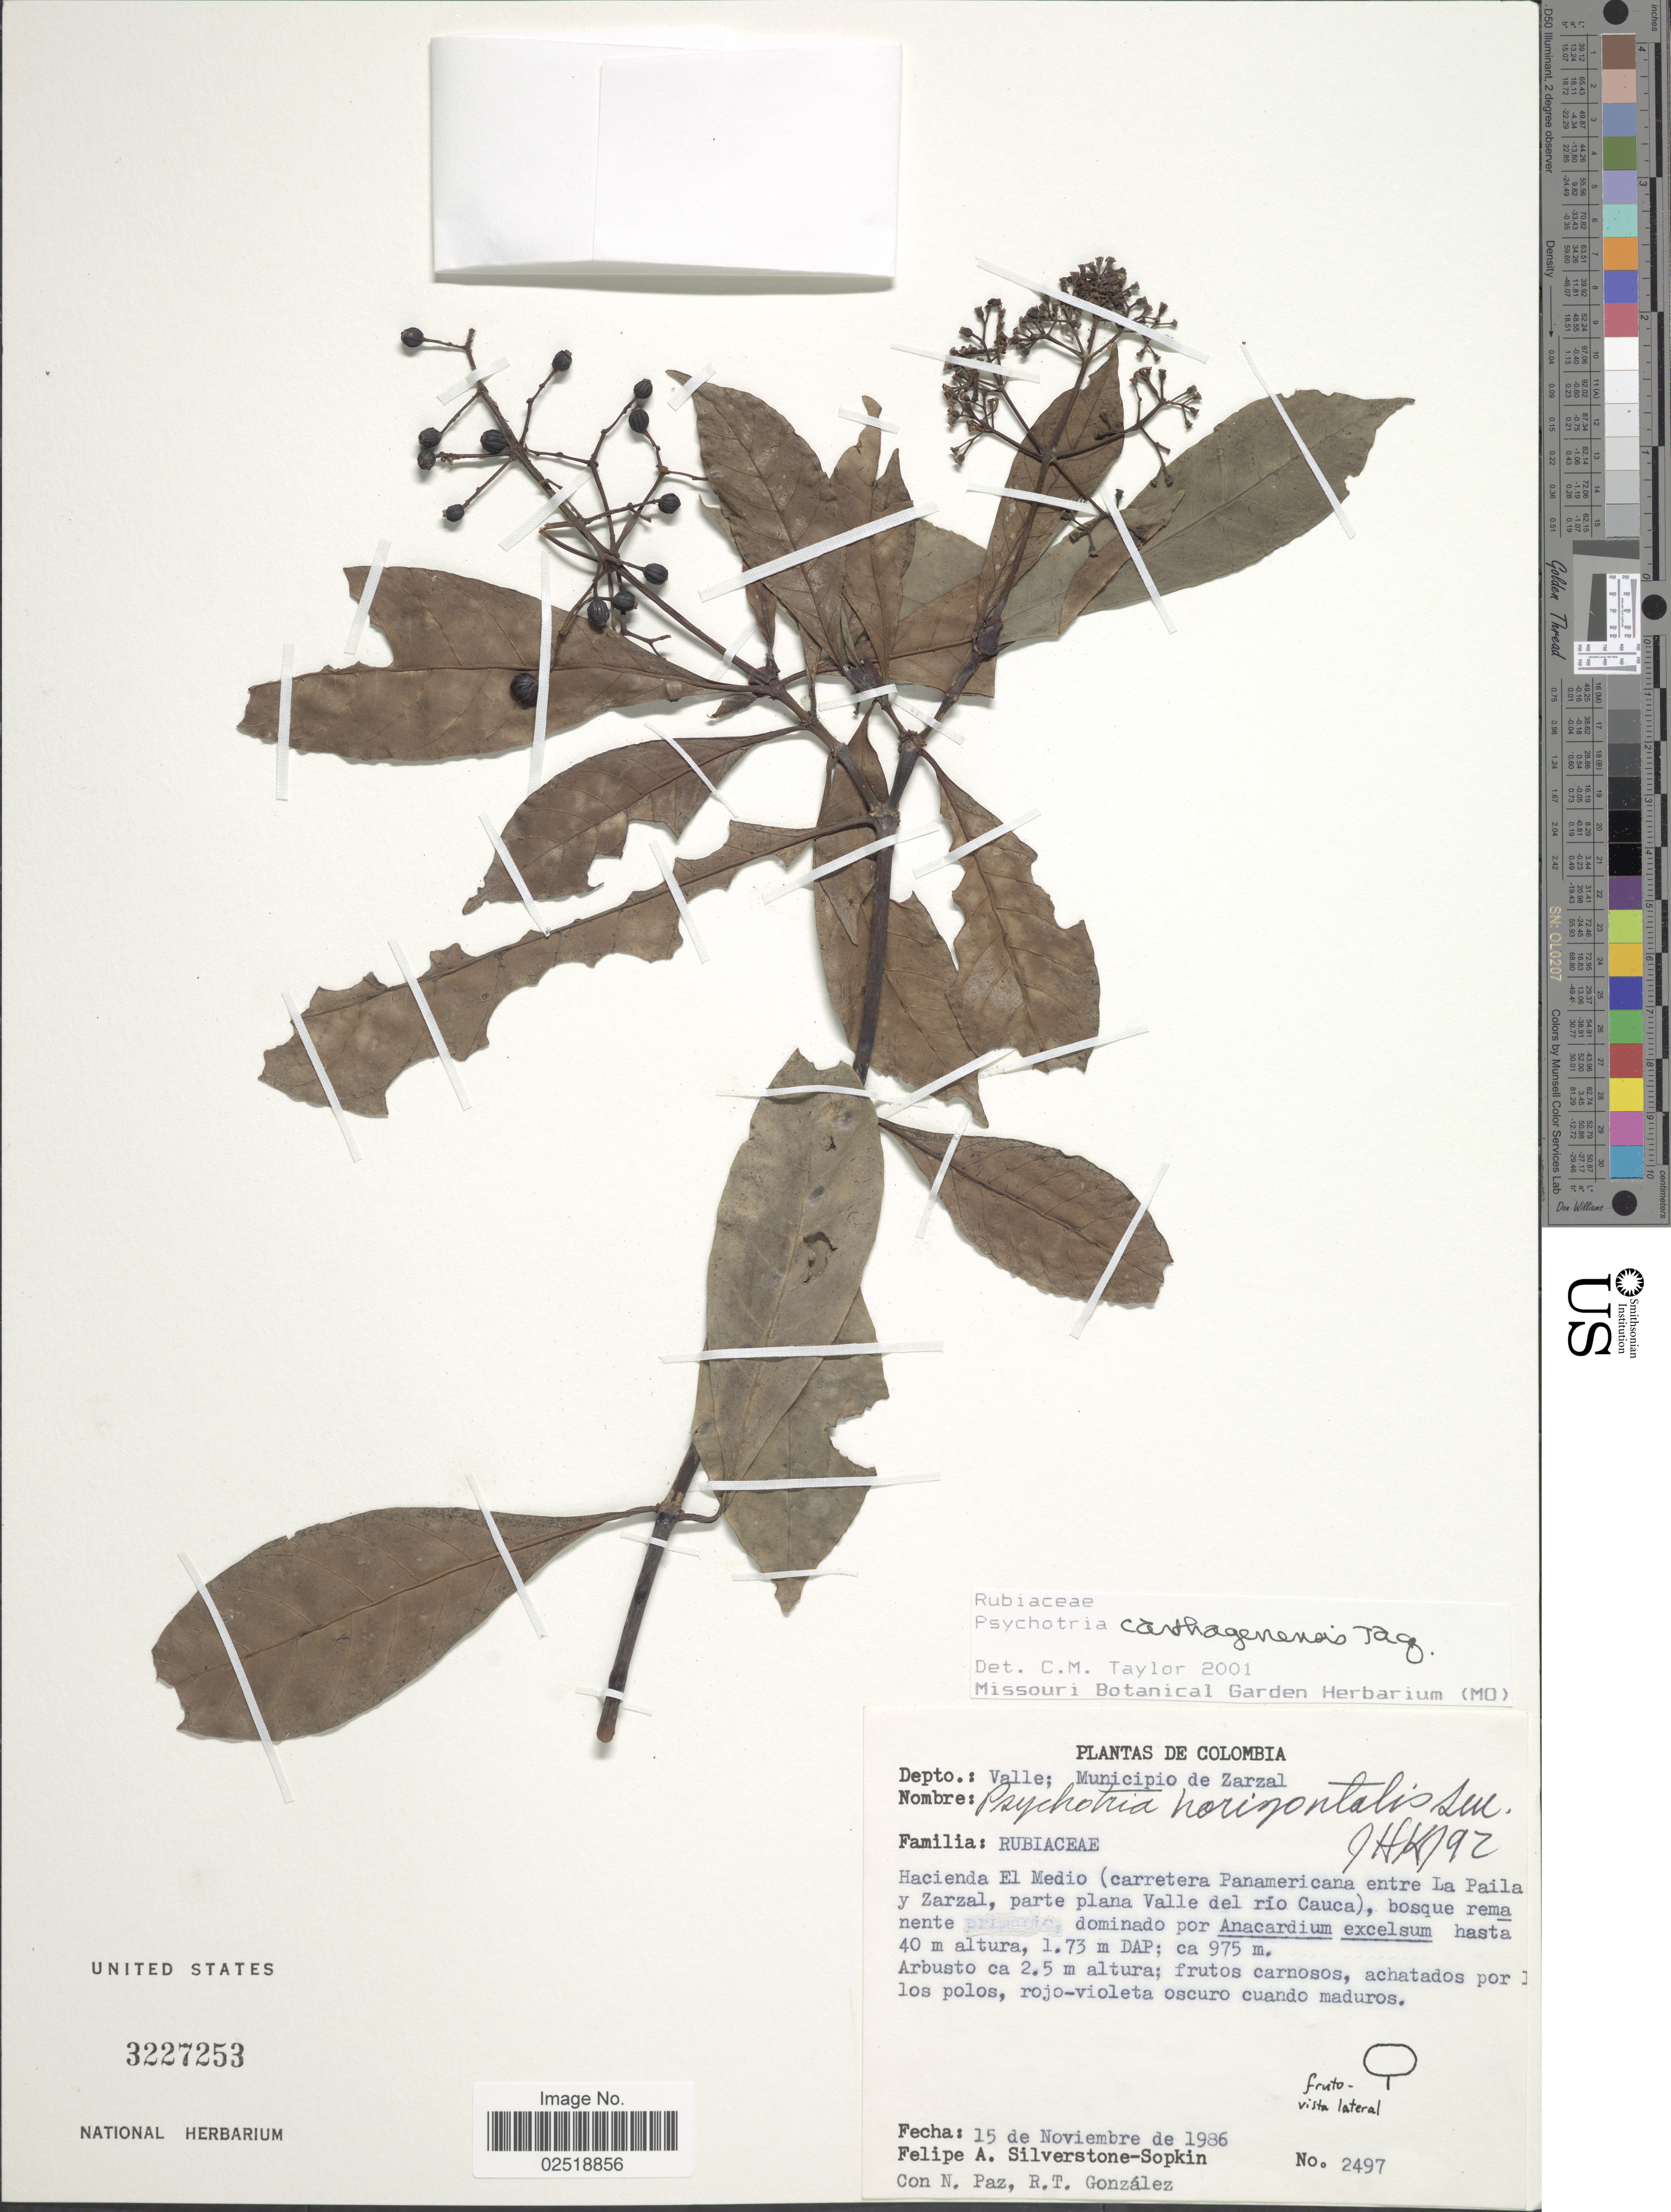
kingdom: Plantae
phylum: Tracheophyta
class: Magnoliopsida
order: Gentianales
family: Rubiaceae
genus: Psychotria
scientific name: Psychotria carthagenensis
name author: Jacq.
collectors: P. A. Silverstone-Sopkin, N. Paz & R. Gonzalez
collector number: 2497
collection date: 1986-11-15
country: Colombia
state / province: Valle del Cauca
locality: Depto. Valle; Municipio de Zarzal, Hacienda El Medio (carretera Panamerican entre La Paila y Zarzal, parte plana Valle del río Cauca)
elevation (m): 975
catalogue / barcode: US 3227253